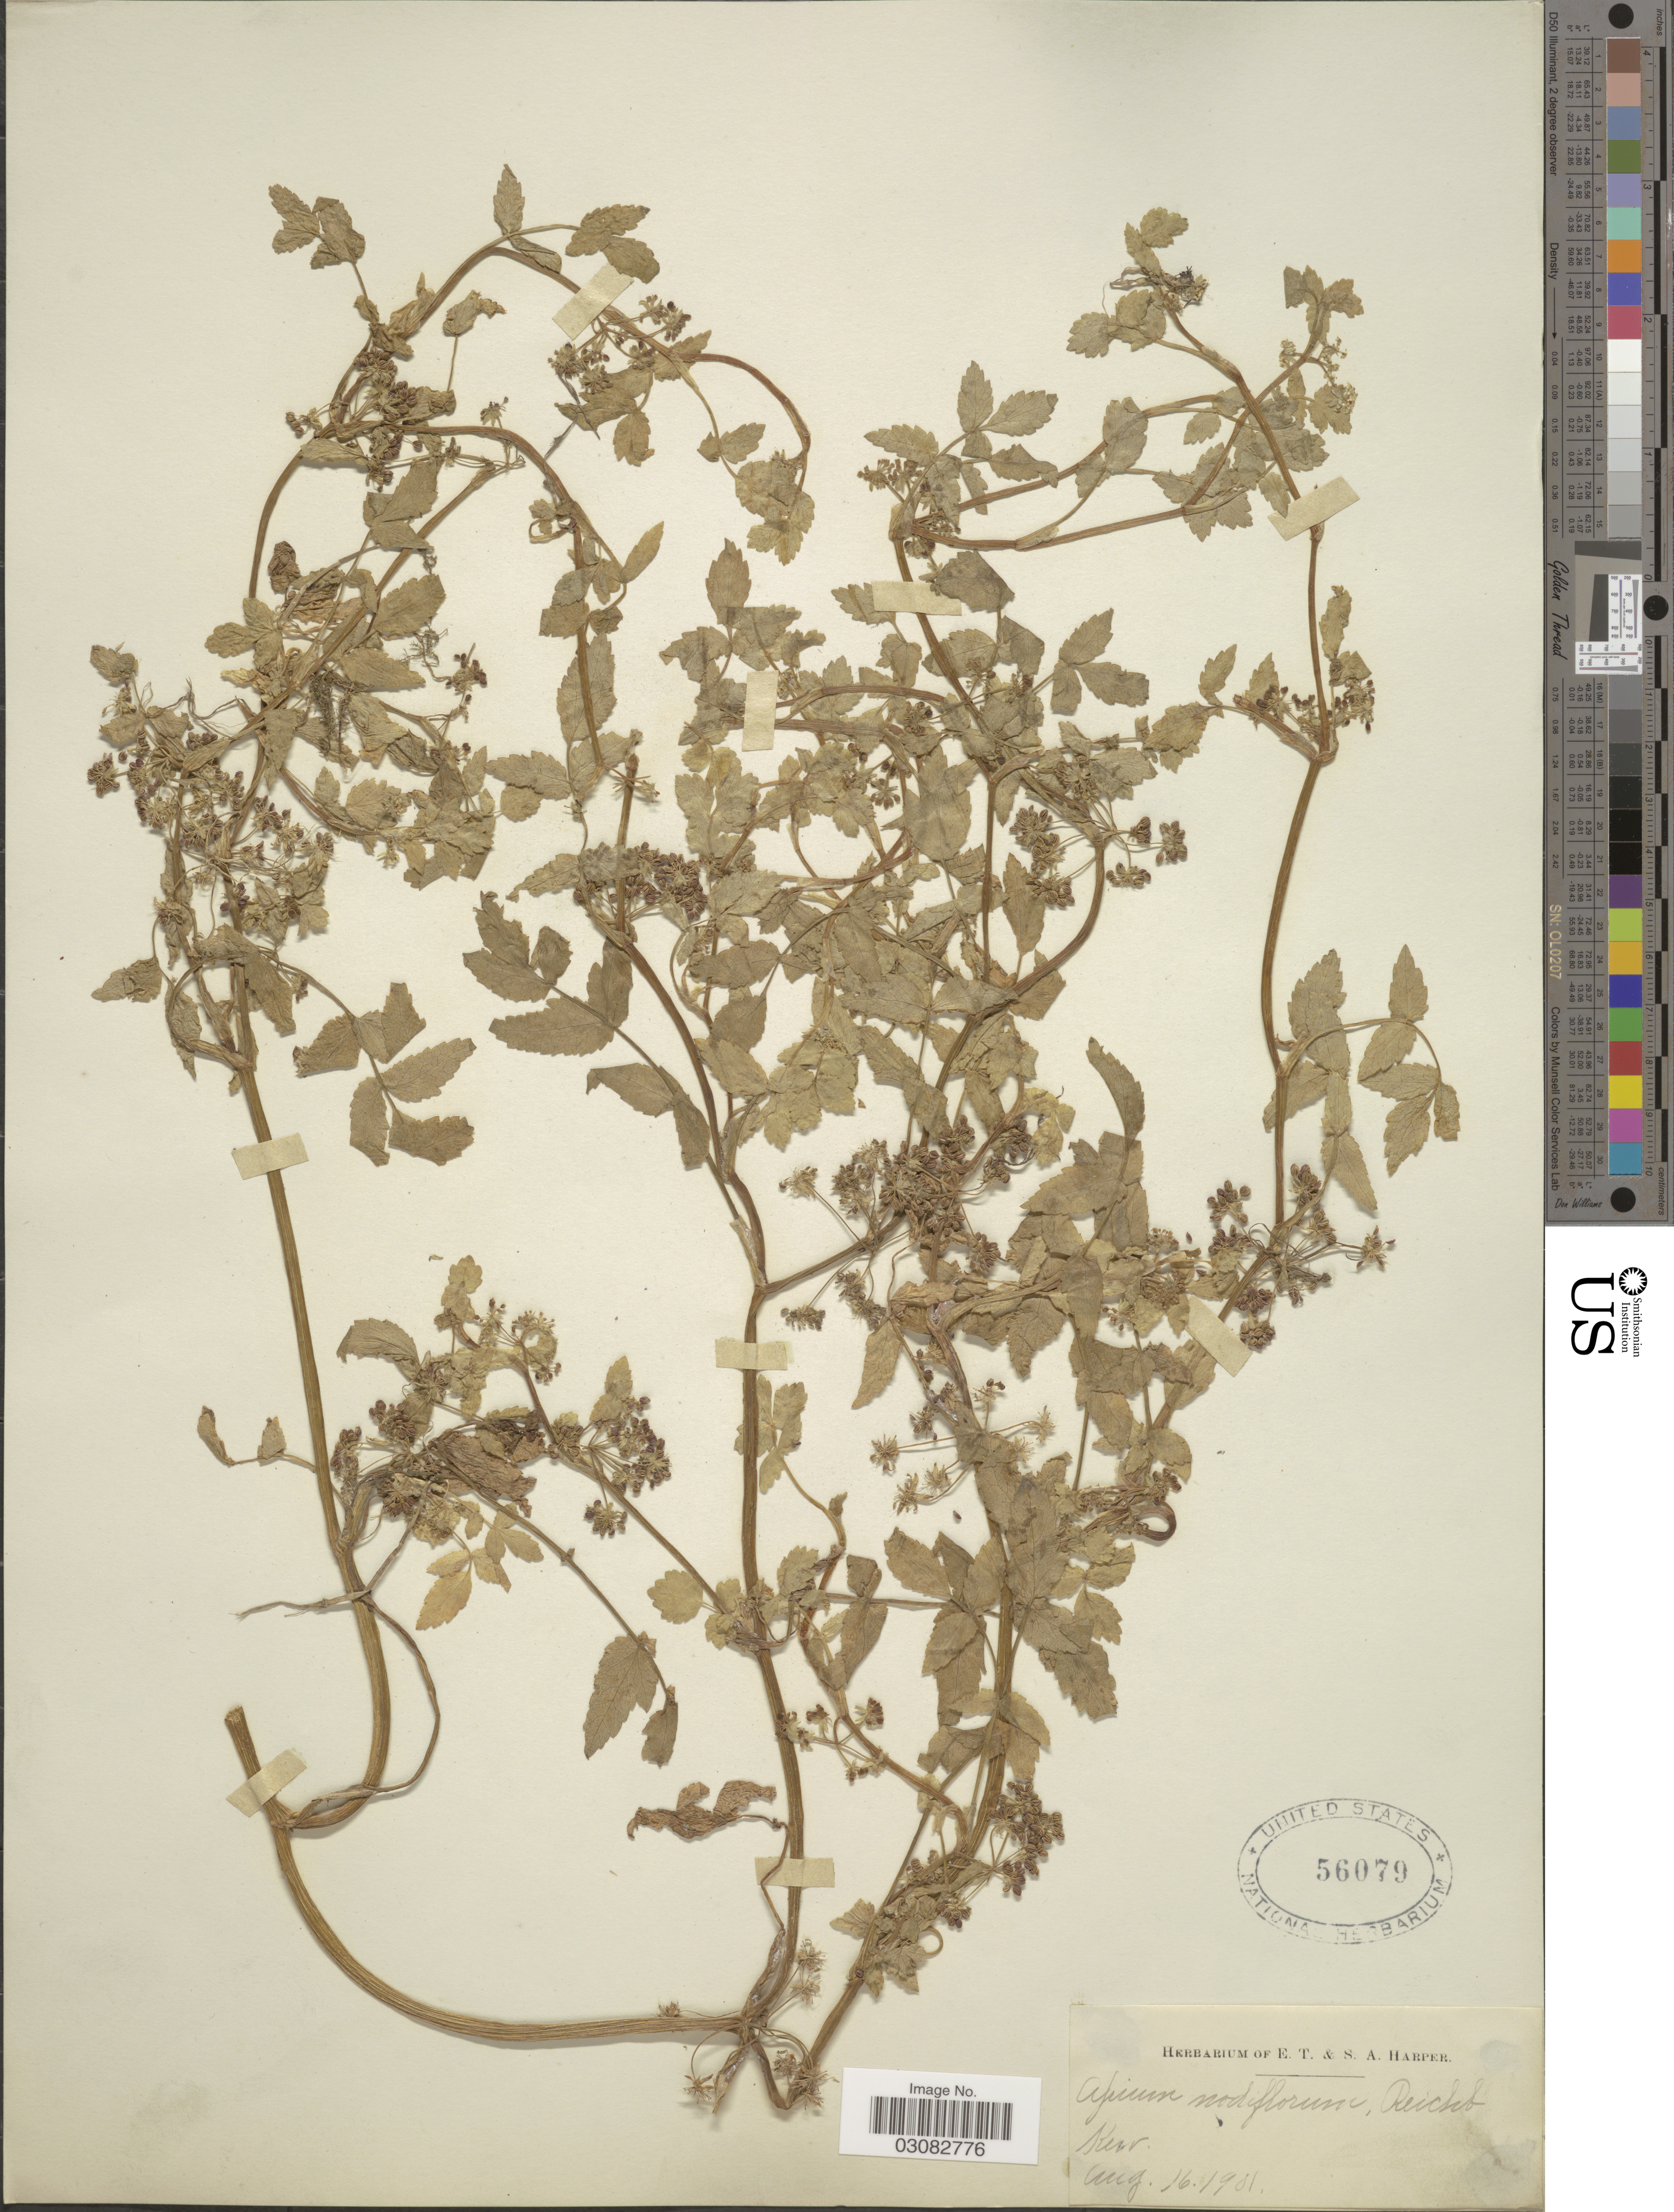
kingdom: Plantae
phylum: Tracheophyta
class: Magnoliopsida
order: Apiales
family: Apiaceae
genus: Apium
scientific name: Apium nodiflorum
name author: (L.) Lag.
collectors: ex herb. of E. T. & S. A. Harper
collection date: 1901-08-16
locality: Kew.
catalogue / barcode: US 56079